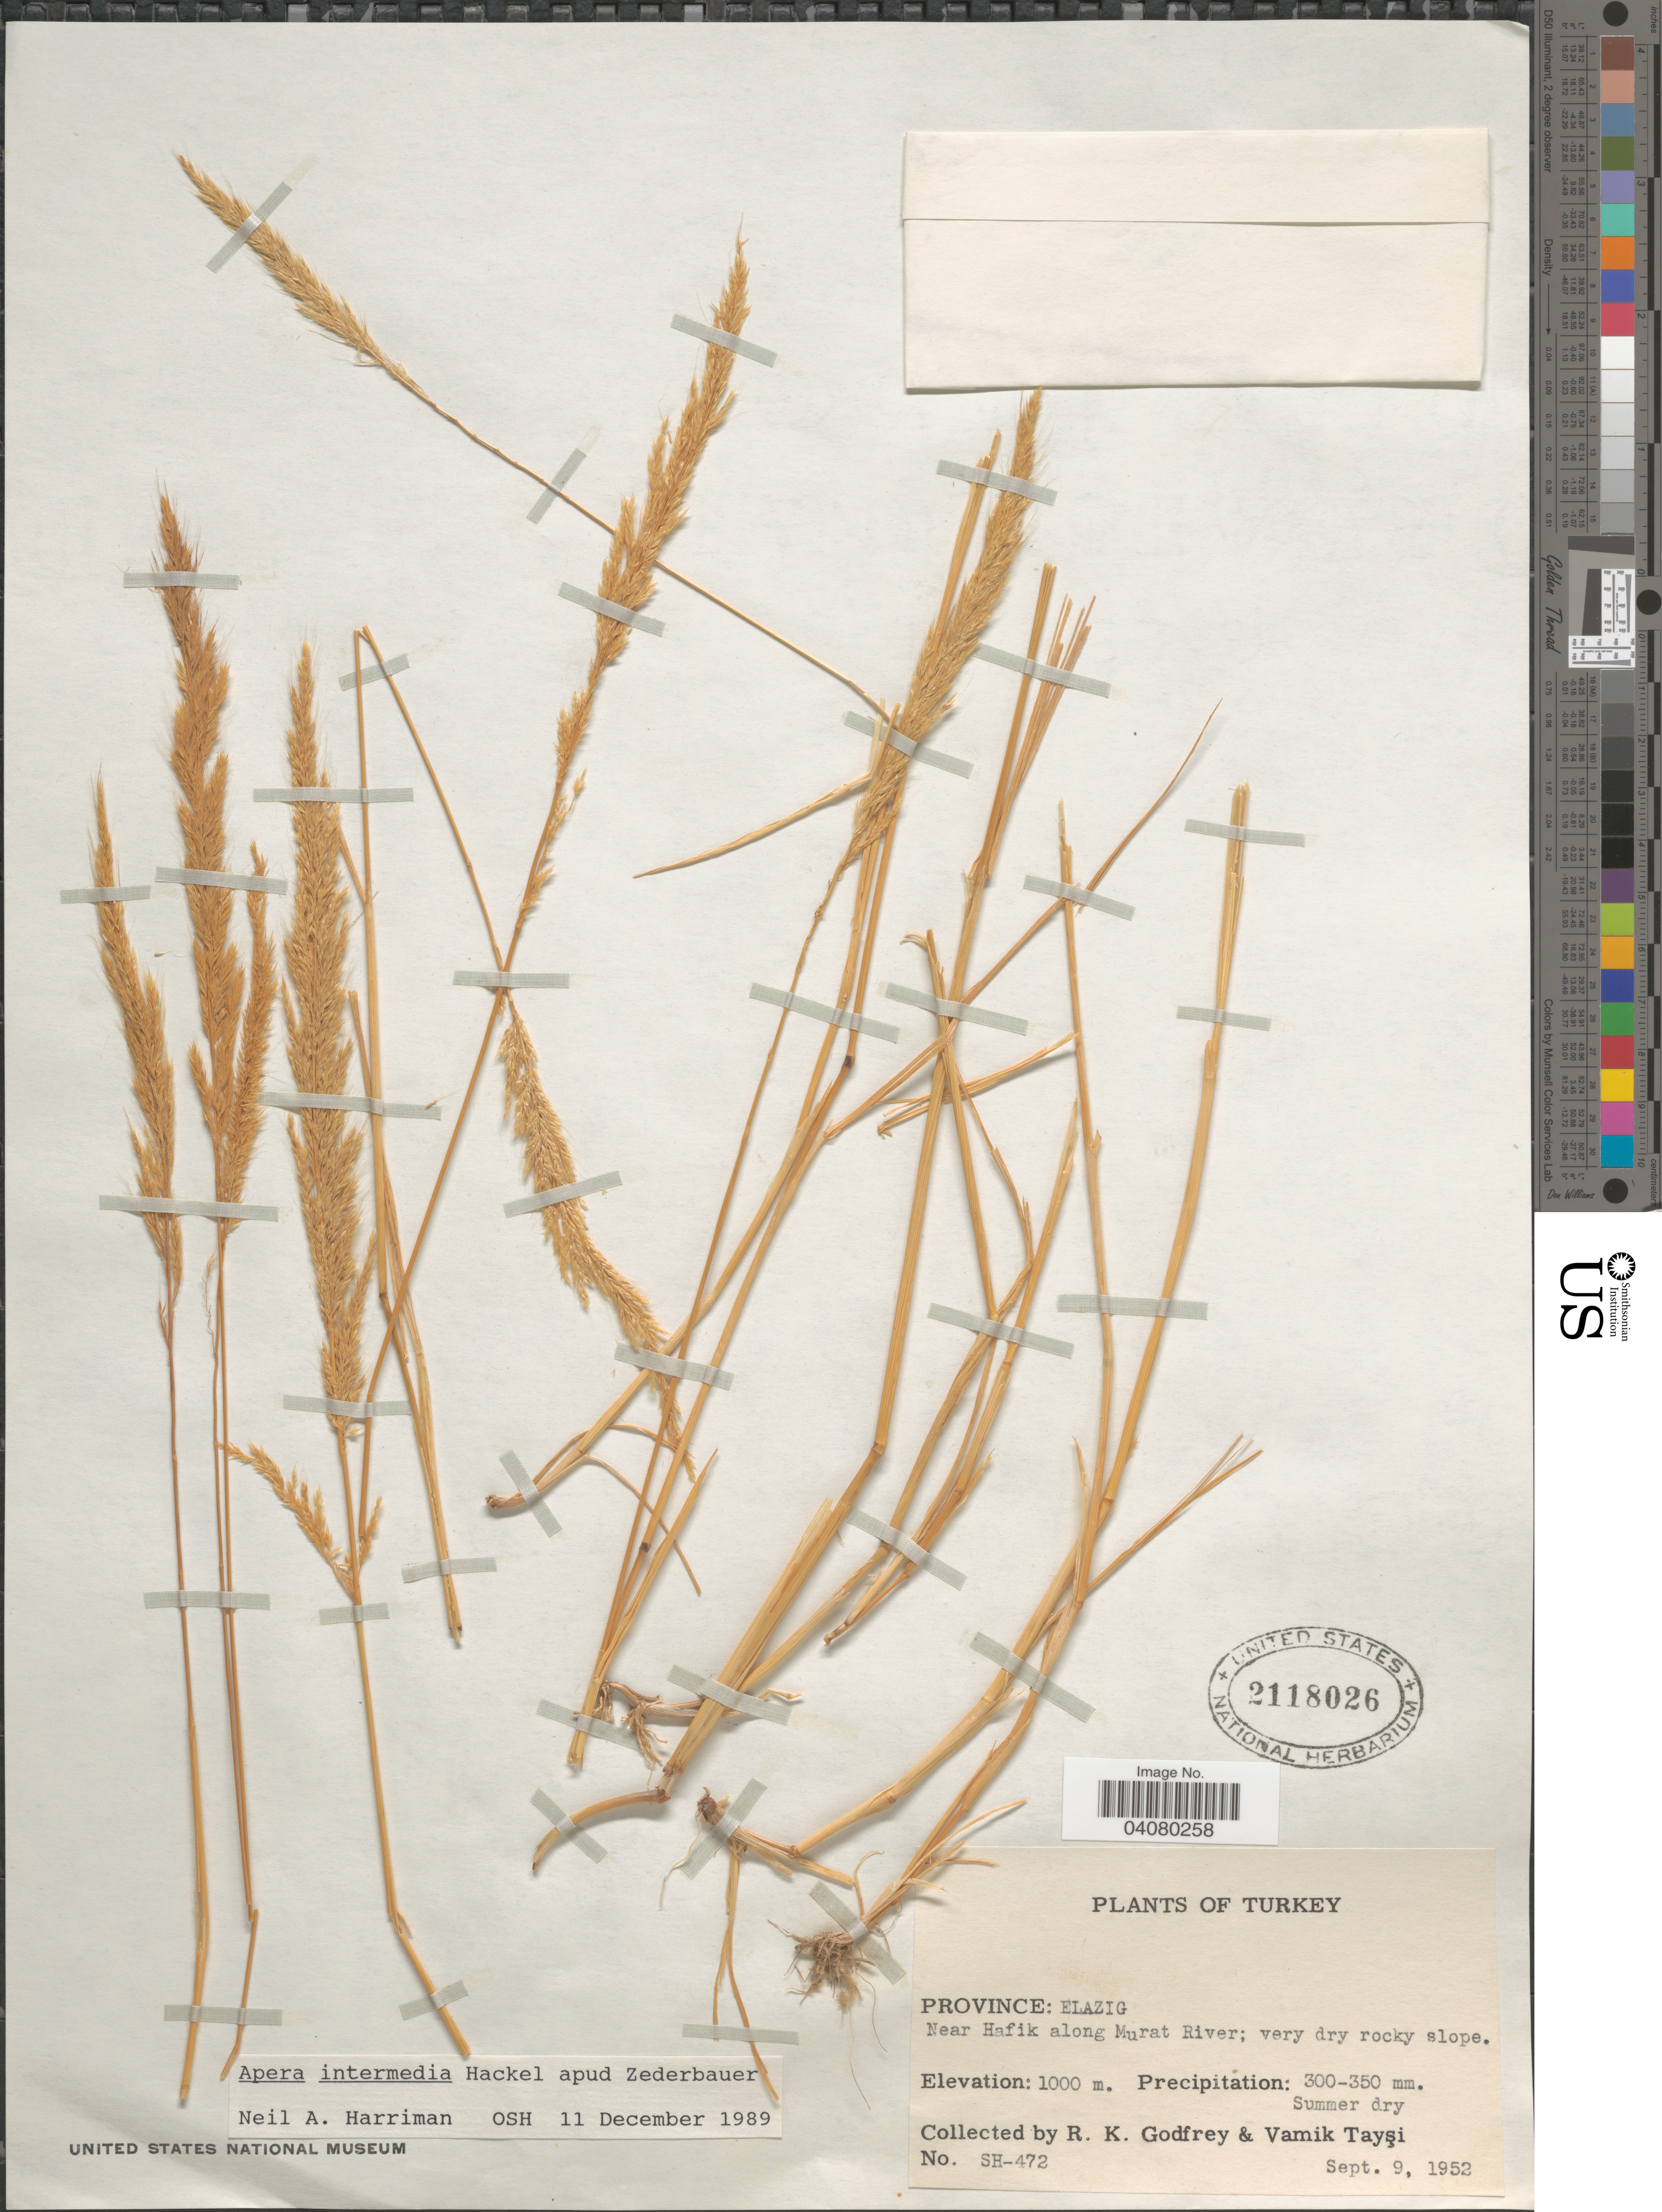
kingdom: Plantae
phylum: Tracheophyta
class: Liliopsida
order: Poales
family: Poaceae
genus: Apera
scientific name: Apera intermedia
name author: Hack.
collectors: R. K. Godfrey & V. Taysi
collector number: SH-472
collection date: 1952-09-09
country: Turkey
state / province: Elazig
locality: Near Hafik along Murat River.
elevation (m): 1000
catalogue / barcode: US 2118026